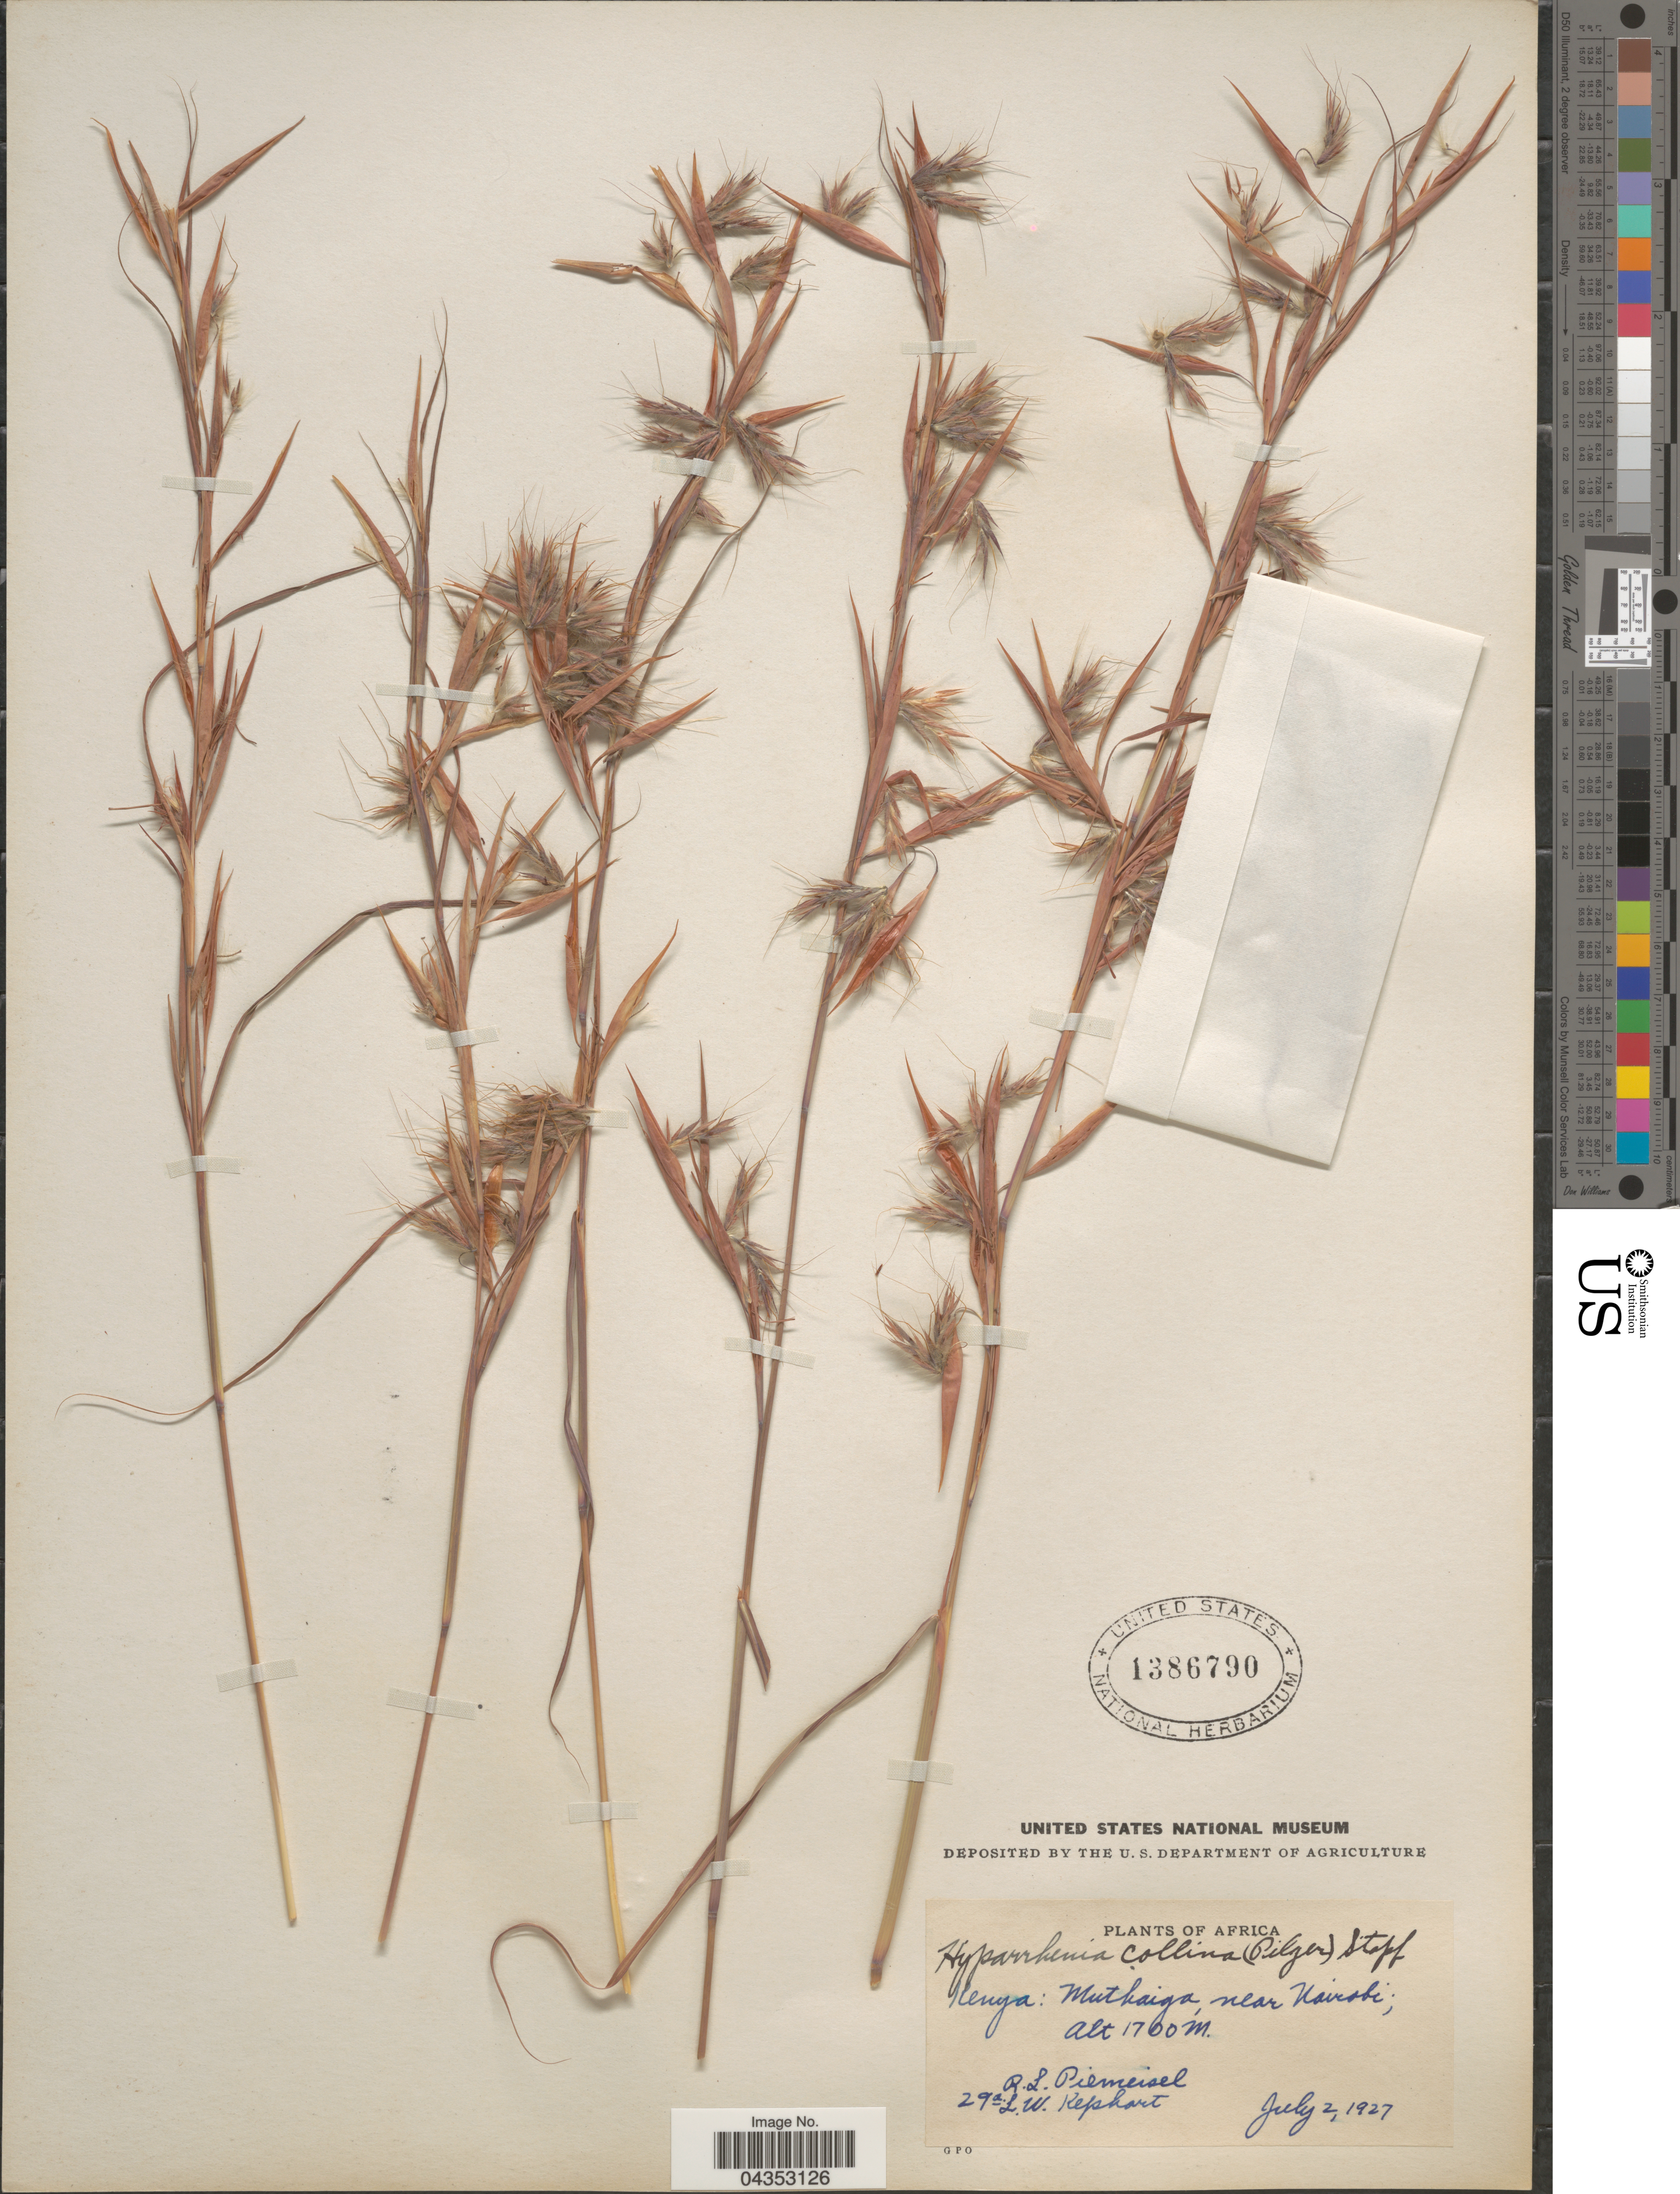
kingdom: Plantae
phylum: Tracheophyta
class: Liliopsida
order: Poales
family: Poaceae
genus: Hyparrhenia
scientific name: Hyparrhenia collina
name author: (Pilg.) Stapf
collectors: R. L. Piemeisel & L. W. Kephart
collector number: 29a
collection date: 1927-07-02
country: Kenya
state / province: Nairobi Area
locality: Muthaiga near Nairobi.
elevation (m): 1700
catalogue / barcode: US 1386790